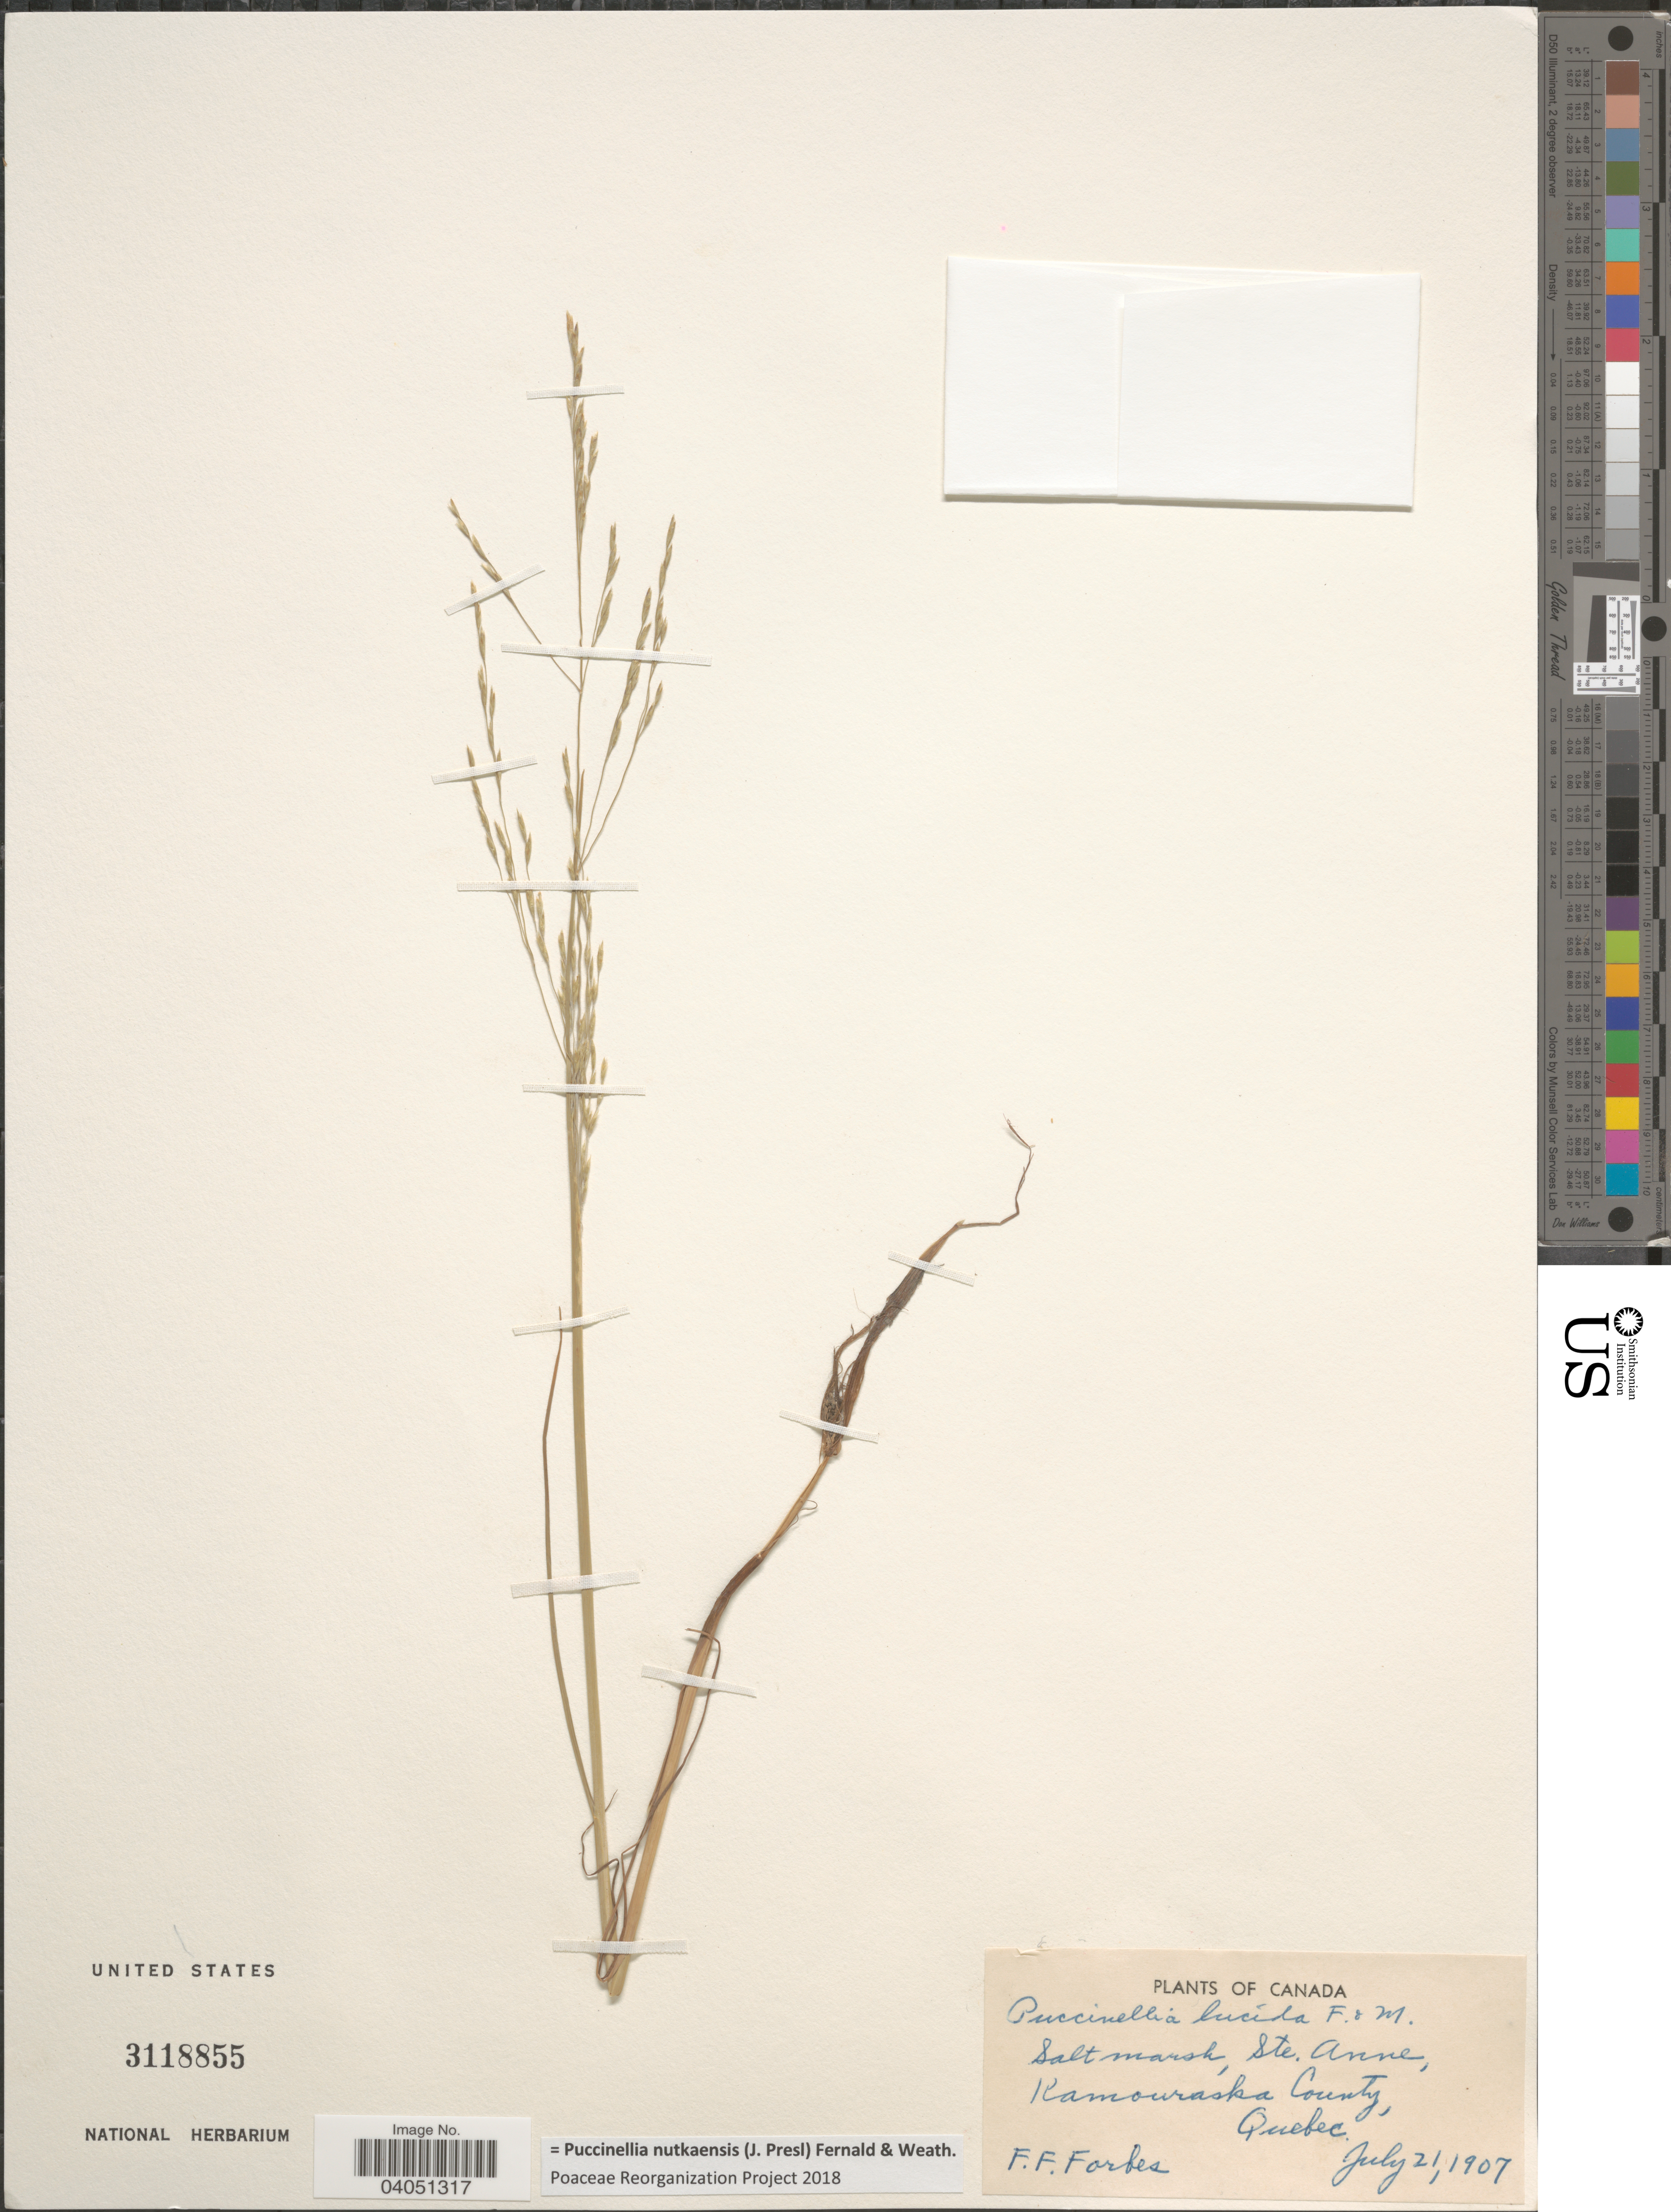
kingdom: Plantae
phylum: Tracheophyta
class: Liliopsida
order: Poales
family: Poaceae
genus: Puccinellia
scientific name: Puccinellia nutkaensis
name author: (J. Presl) Fernald & Weath.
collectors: F. Forbes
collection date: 1907-07-21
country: Canada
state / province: Quebec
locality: Salt marsh, Ste. Anne, Kamouraska County.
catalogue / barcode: US 3118855